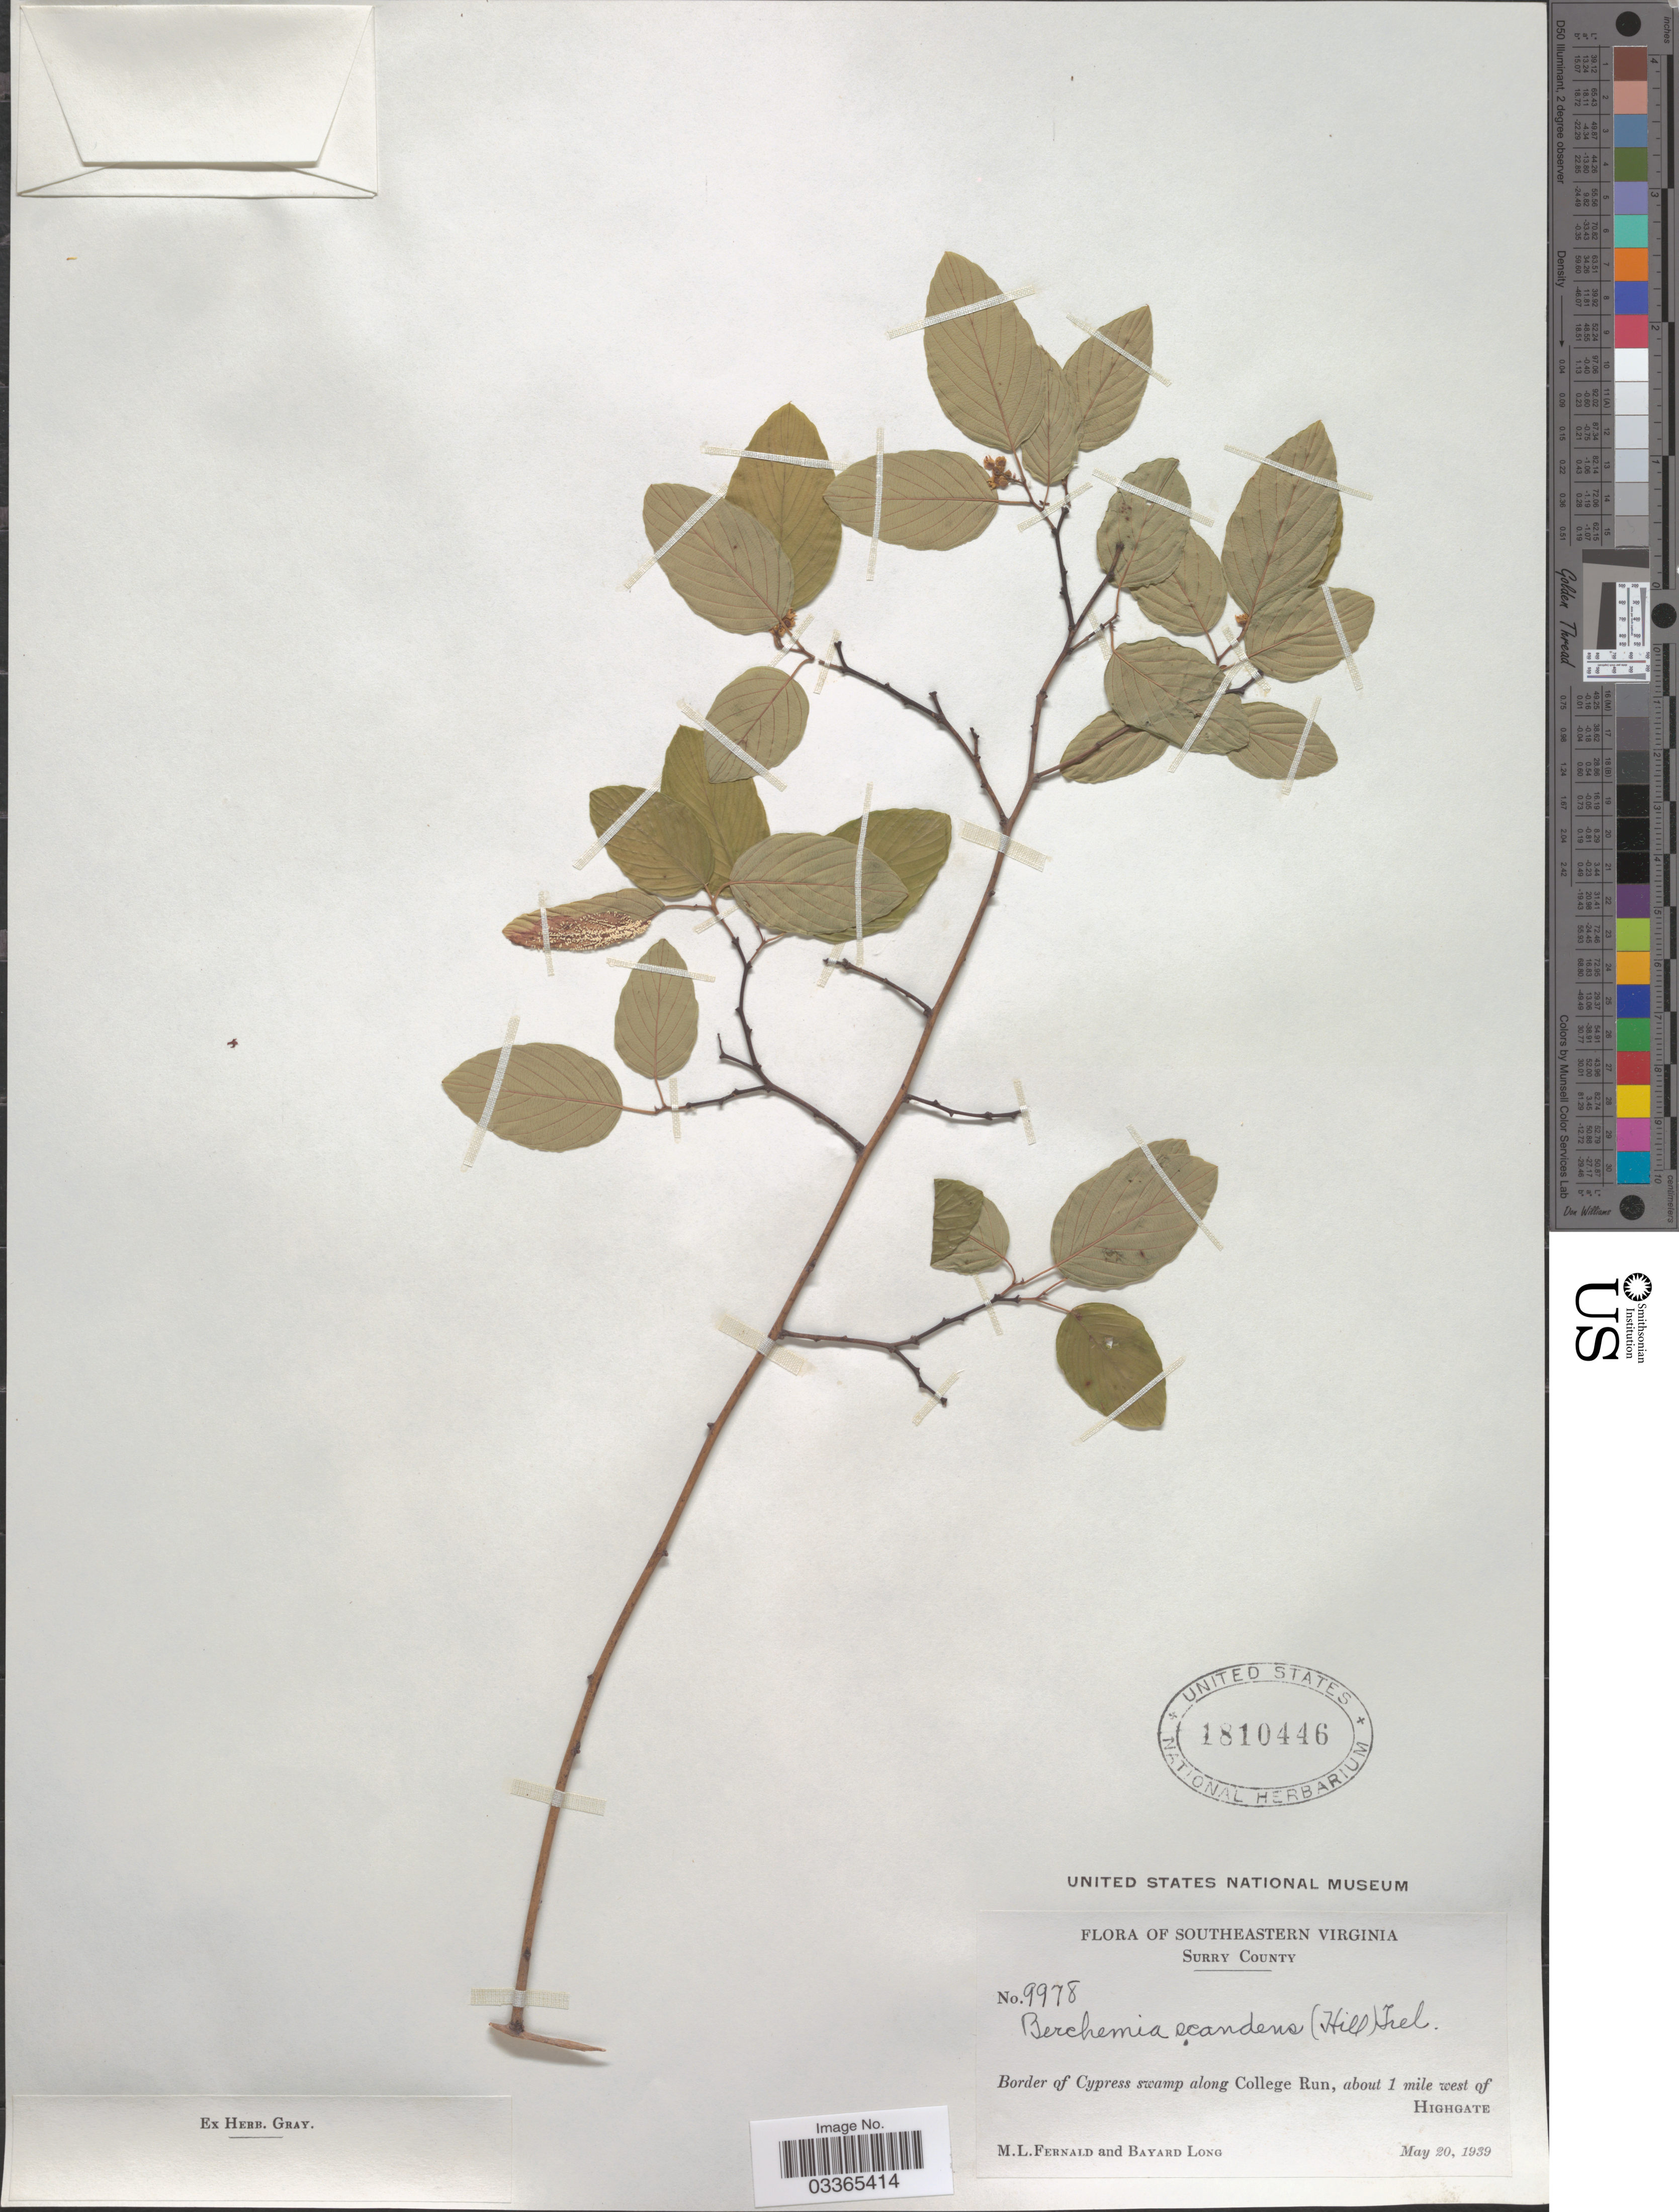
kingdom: Plantae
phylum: Tracheophyta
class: Magnoliopsida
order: Rosales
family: Rhamnaceae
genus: Berchemia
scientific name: Berchemia scandens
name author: (Hill) K. Koch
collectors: M. L. Fernald & B. Long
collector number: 9978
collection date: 1939-05-20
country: United States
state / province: Virginia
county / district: Surry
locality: Southeastern Virginia. Surry County. Border of Cypress swamp along College Run, about 1 mile west of Highgate.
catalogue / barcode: US 1810446